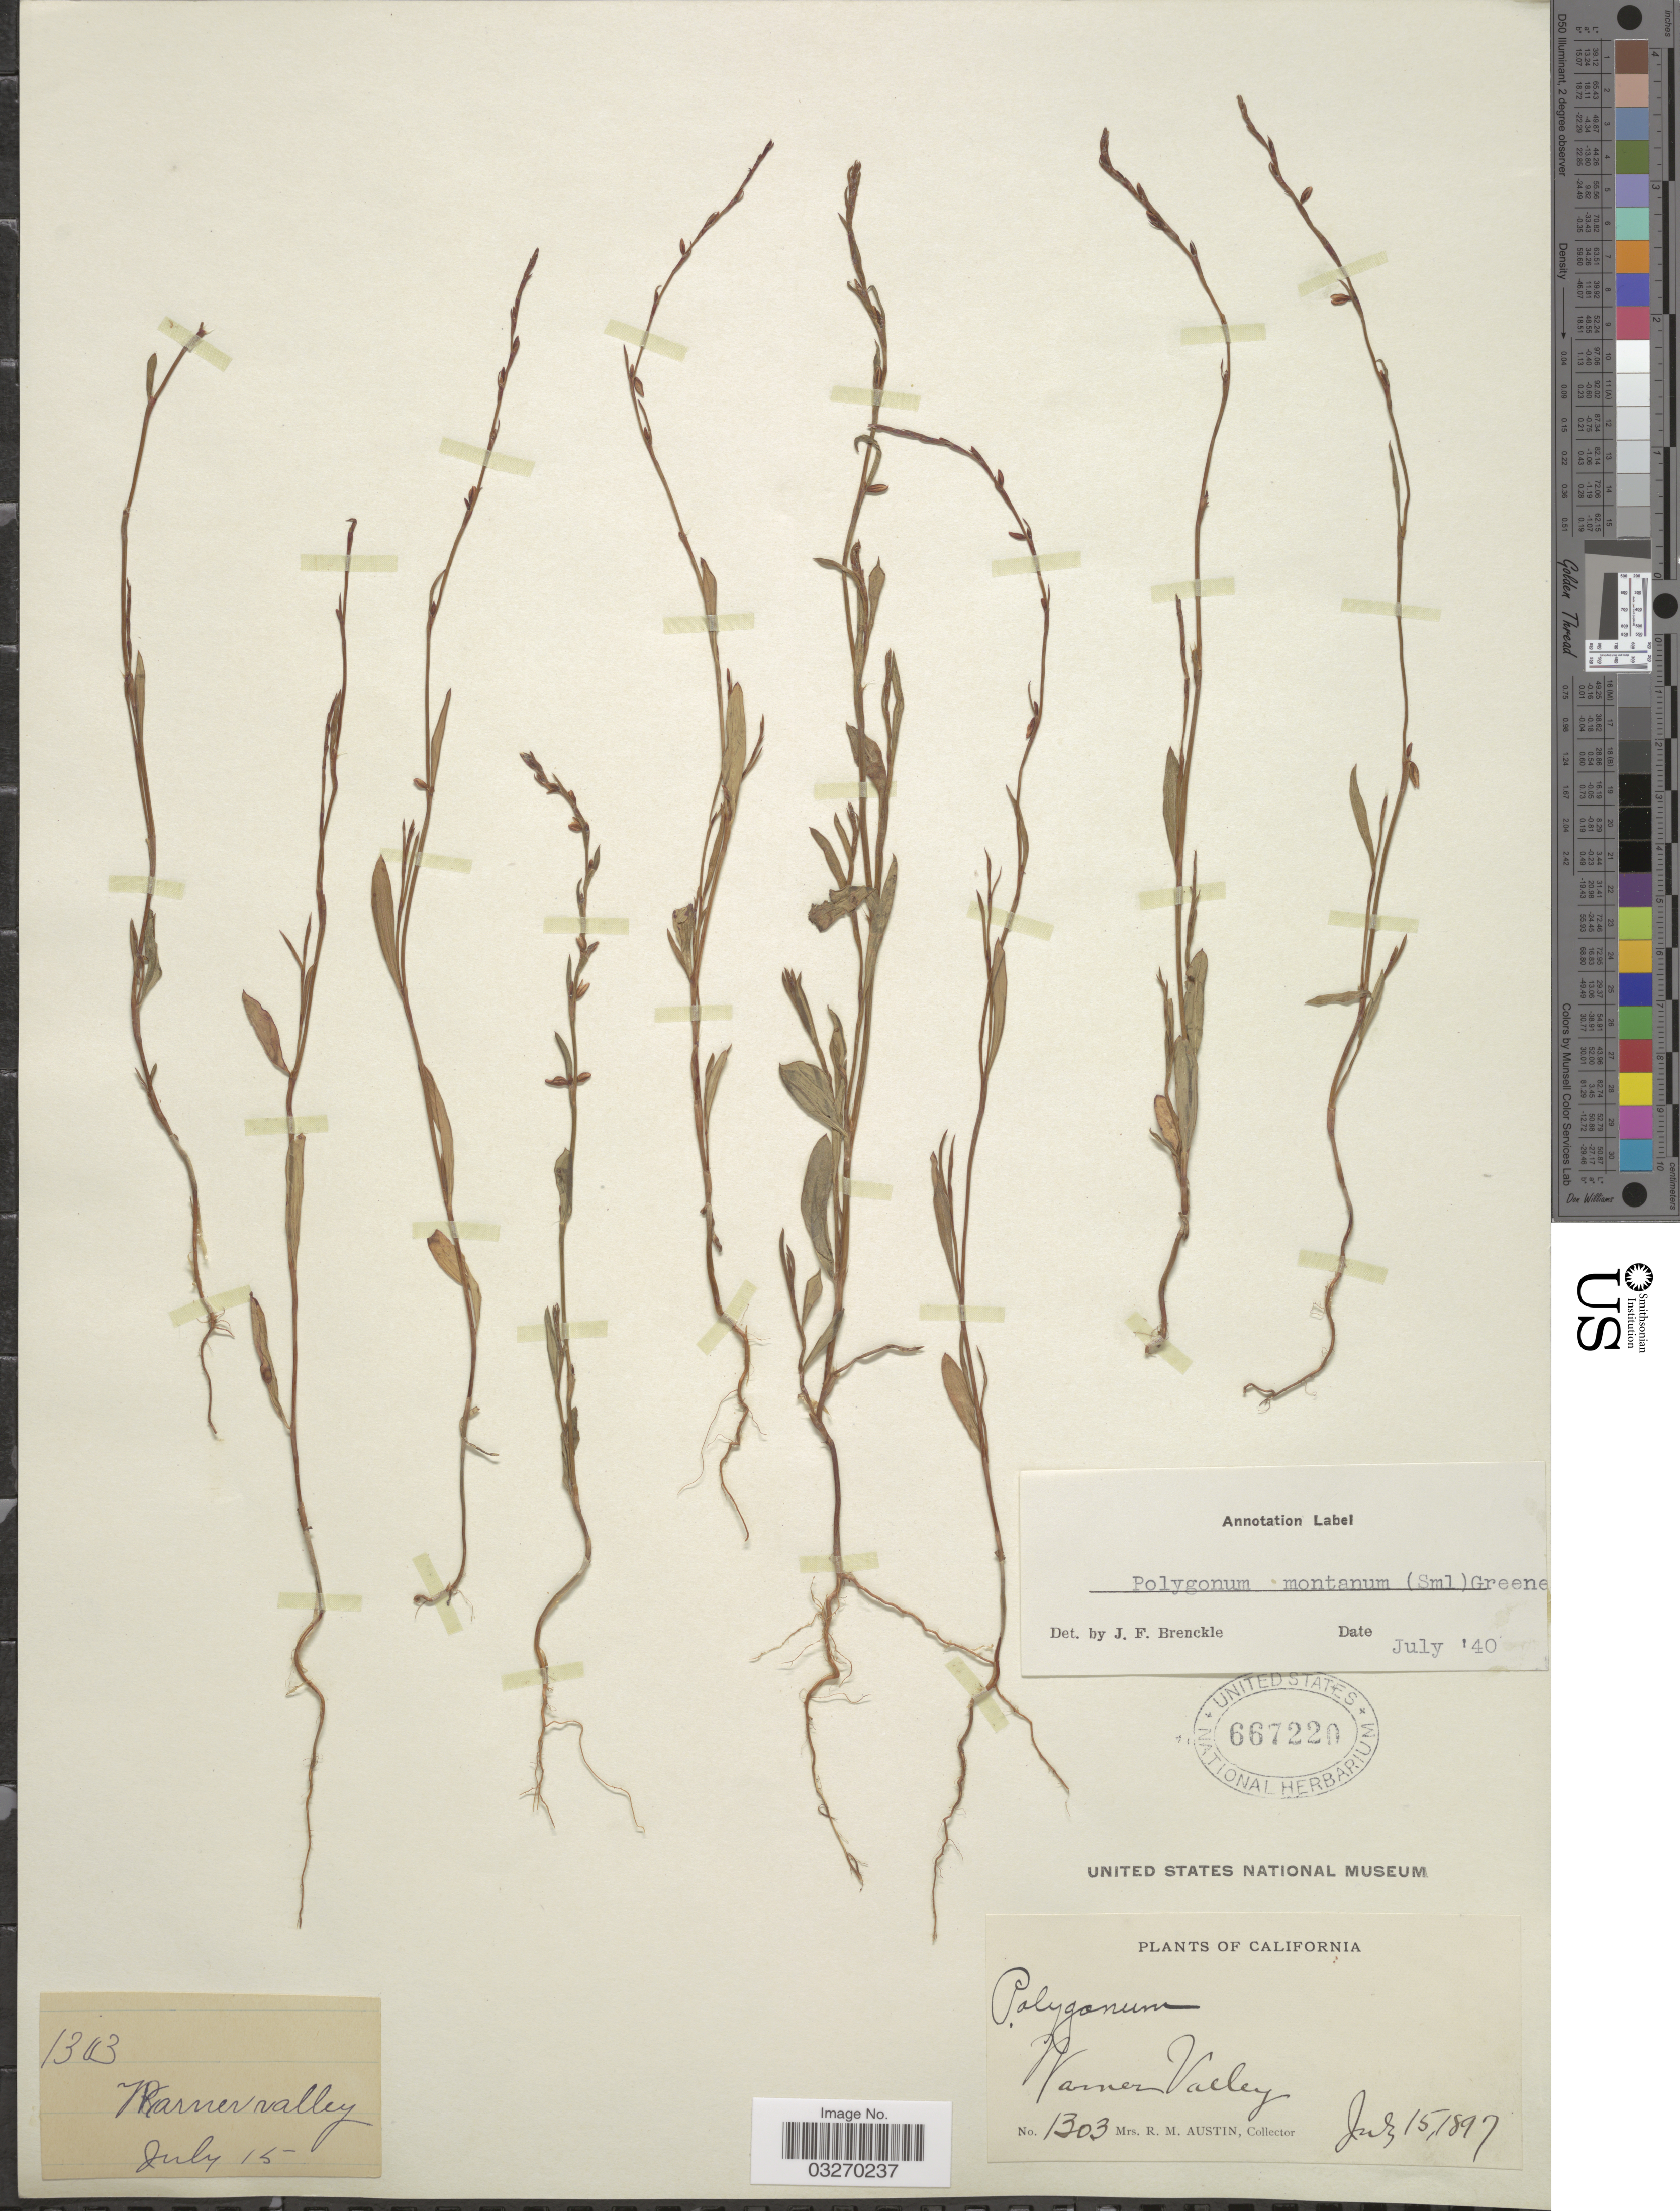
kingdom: Plantae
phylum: Tracheophyta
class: Magnoliopsida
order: Caryophyllales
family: Polygonaceae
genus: Polygonum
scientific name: Polygonum montanum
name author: (Small) S.W. Greene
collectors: R. Austin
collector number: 1303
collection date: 1897-07-15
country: United States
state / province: California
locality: Warner Valley.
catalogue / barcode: US 667220